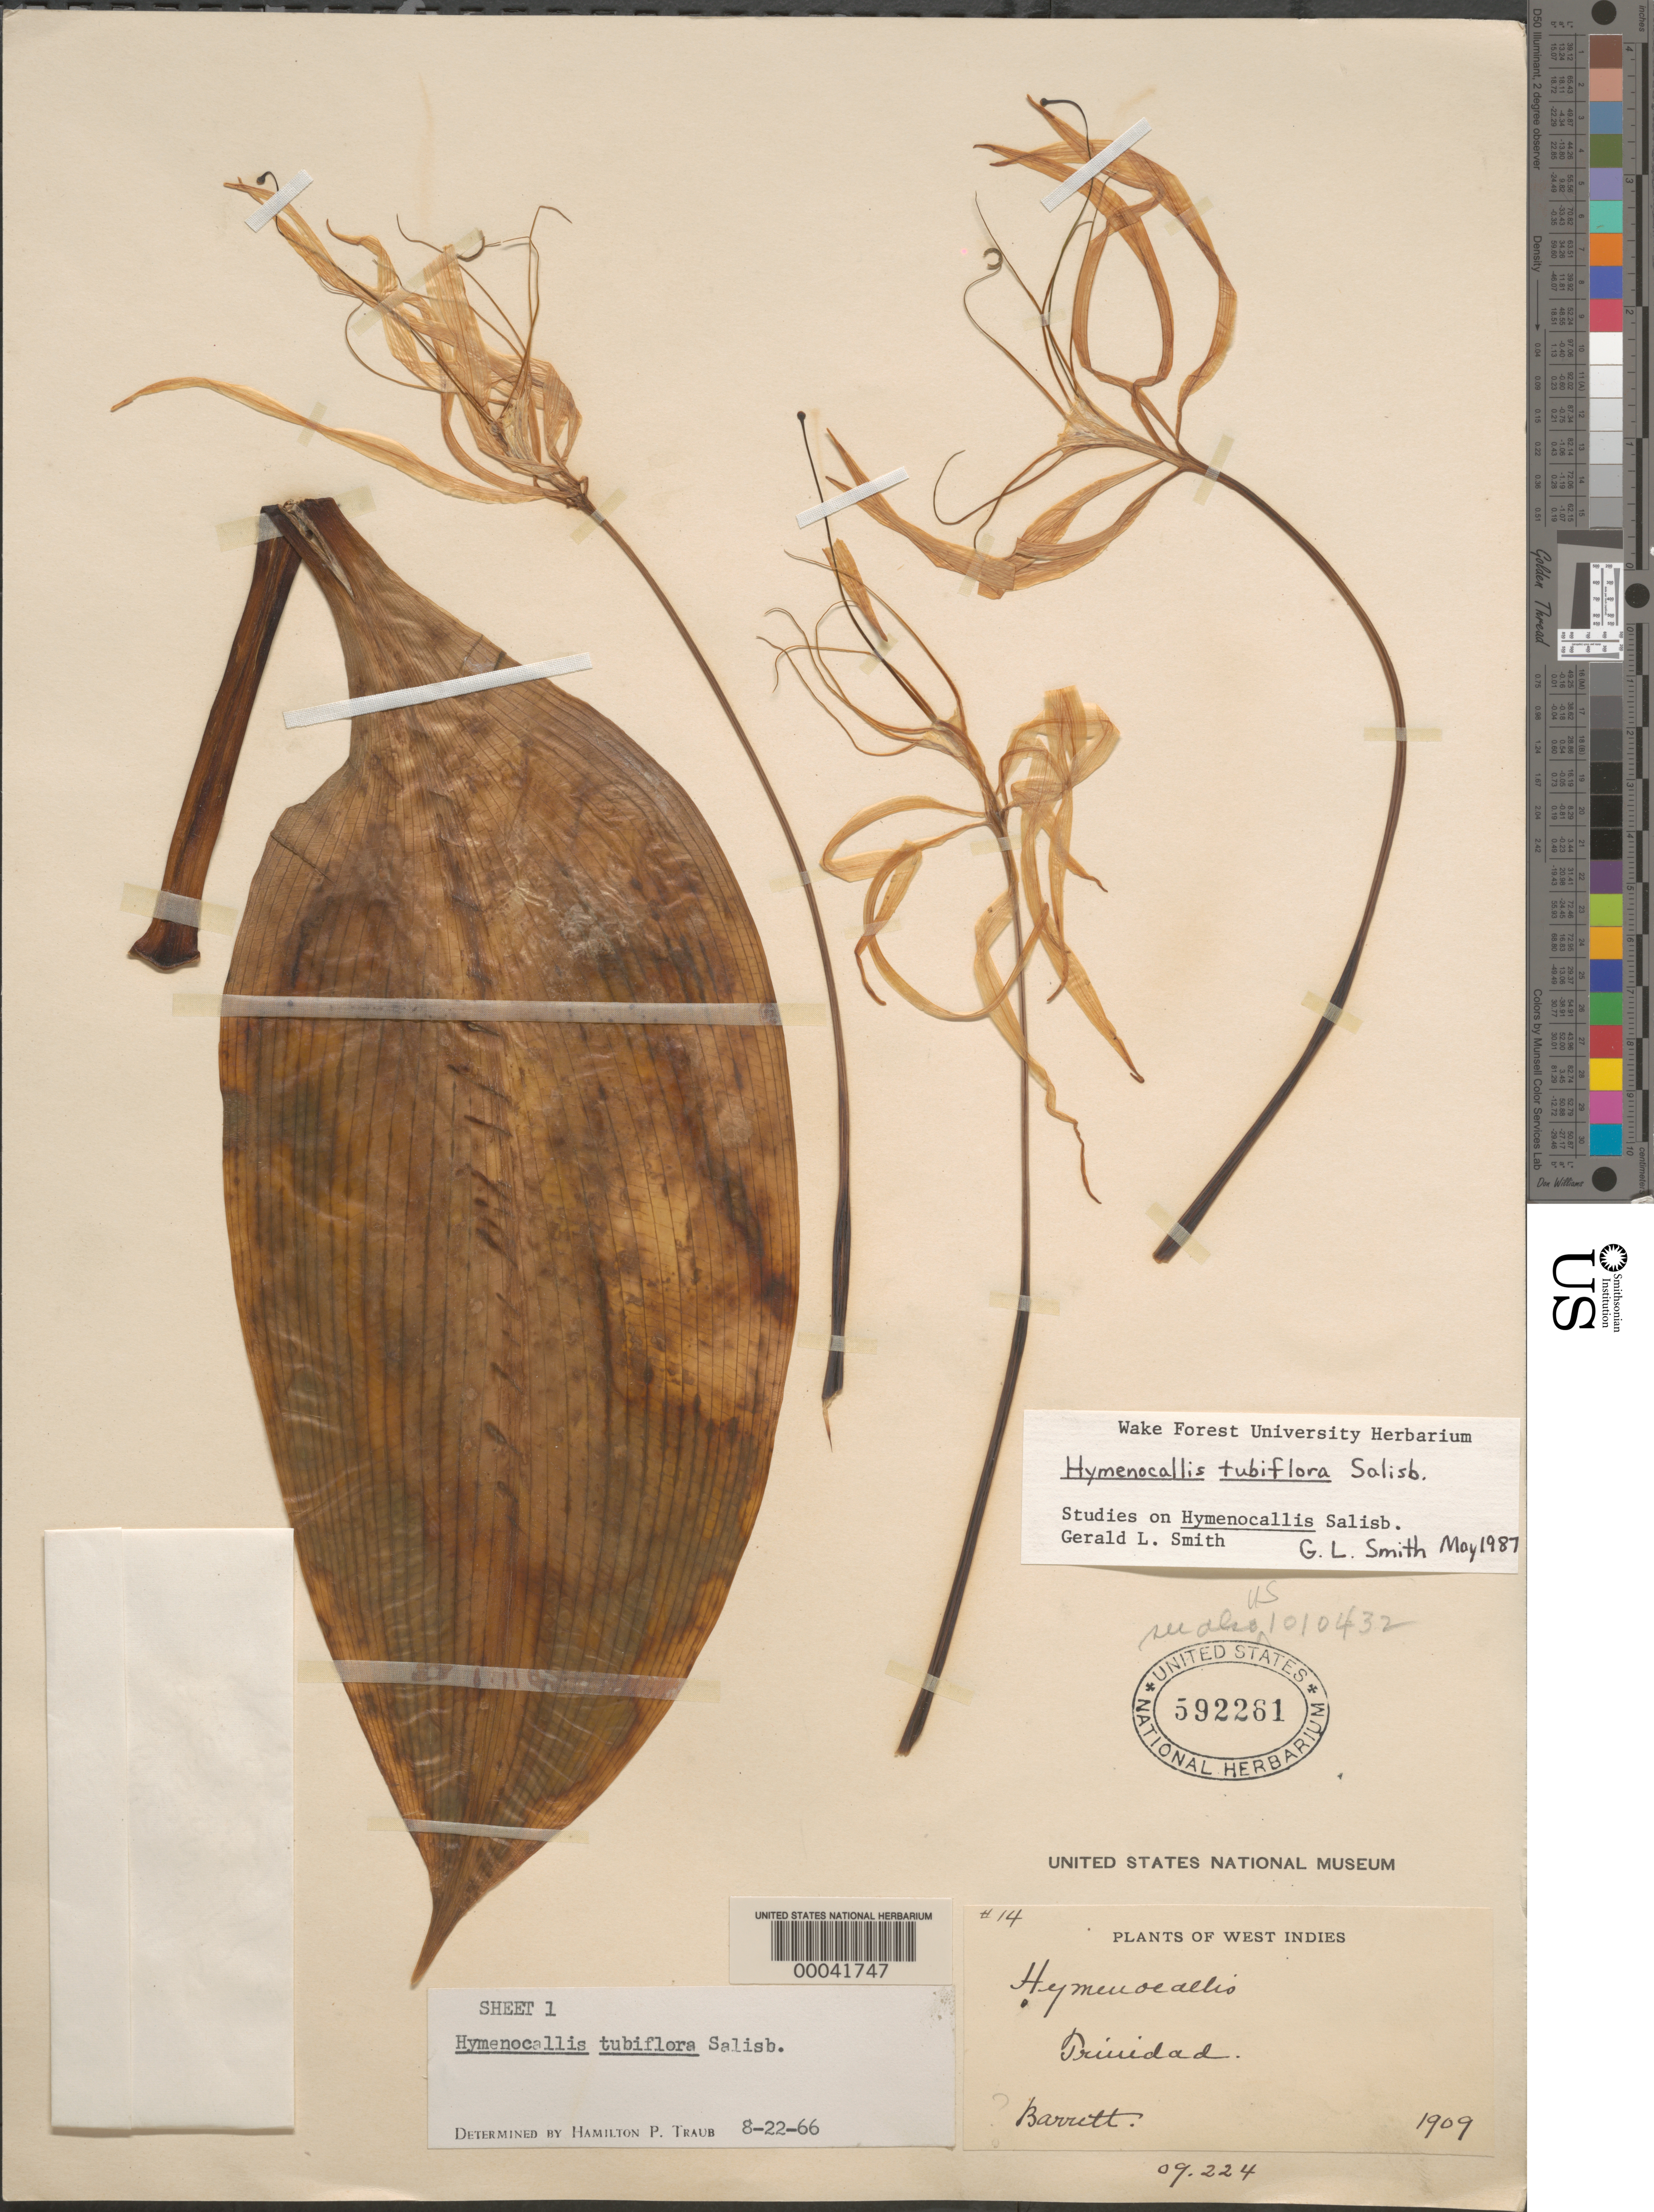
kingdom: Plantae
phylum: Tracheophyta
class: Liliopsida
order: Asparagales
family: Amaryllidaceae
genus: Hymenocallis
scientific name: Hymenocallis tubiflora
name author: Salisb.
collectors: -. Barrett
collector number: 14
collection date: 1909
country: Trinidad and Tobago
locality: West Indies. Trinidad.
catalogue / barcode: US 592261